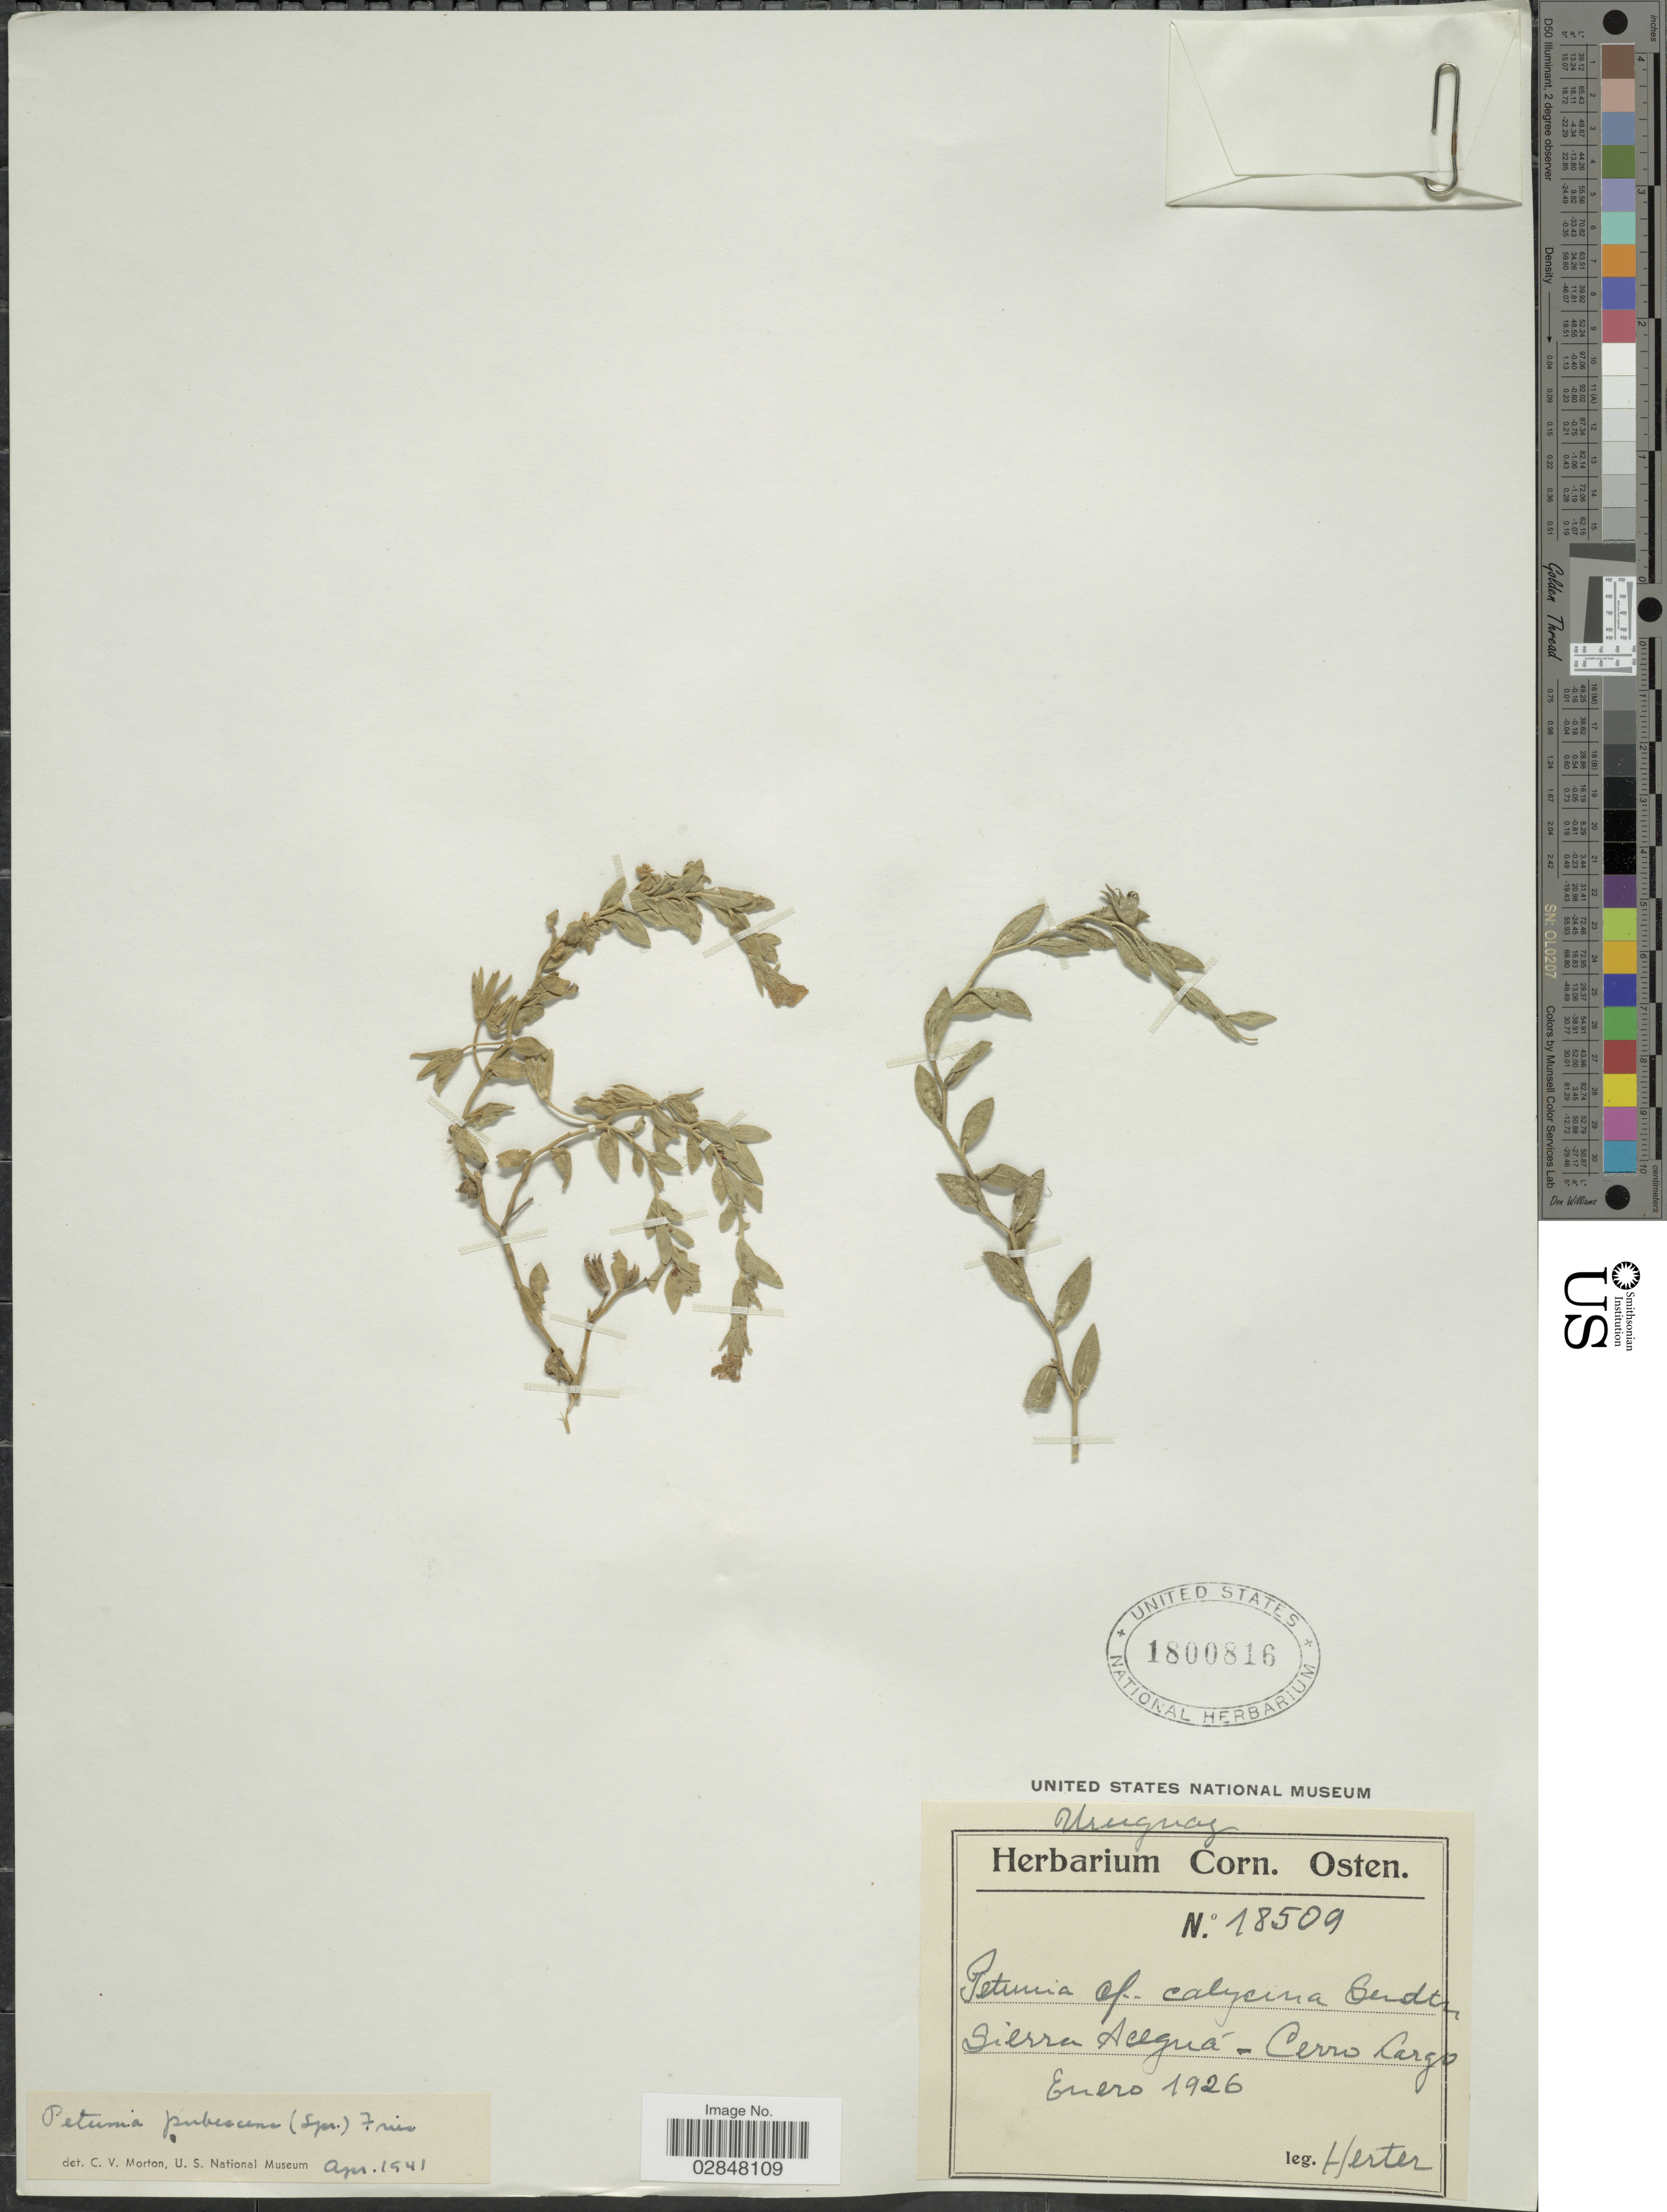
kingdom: Plantae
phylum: Tracheophyta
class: Magnoliopsida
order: Solanales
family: Solanaceae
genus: Petunia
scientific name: Petunia pubescens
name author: R.E. Fr.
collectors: Herter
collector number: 18509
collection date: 1926-01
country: Uruguay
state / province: Cerro Largo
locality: Sierra Aceguá.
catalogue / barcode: US 1800816